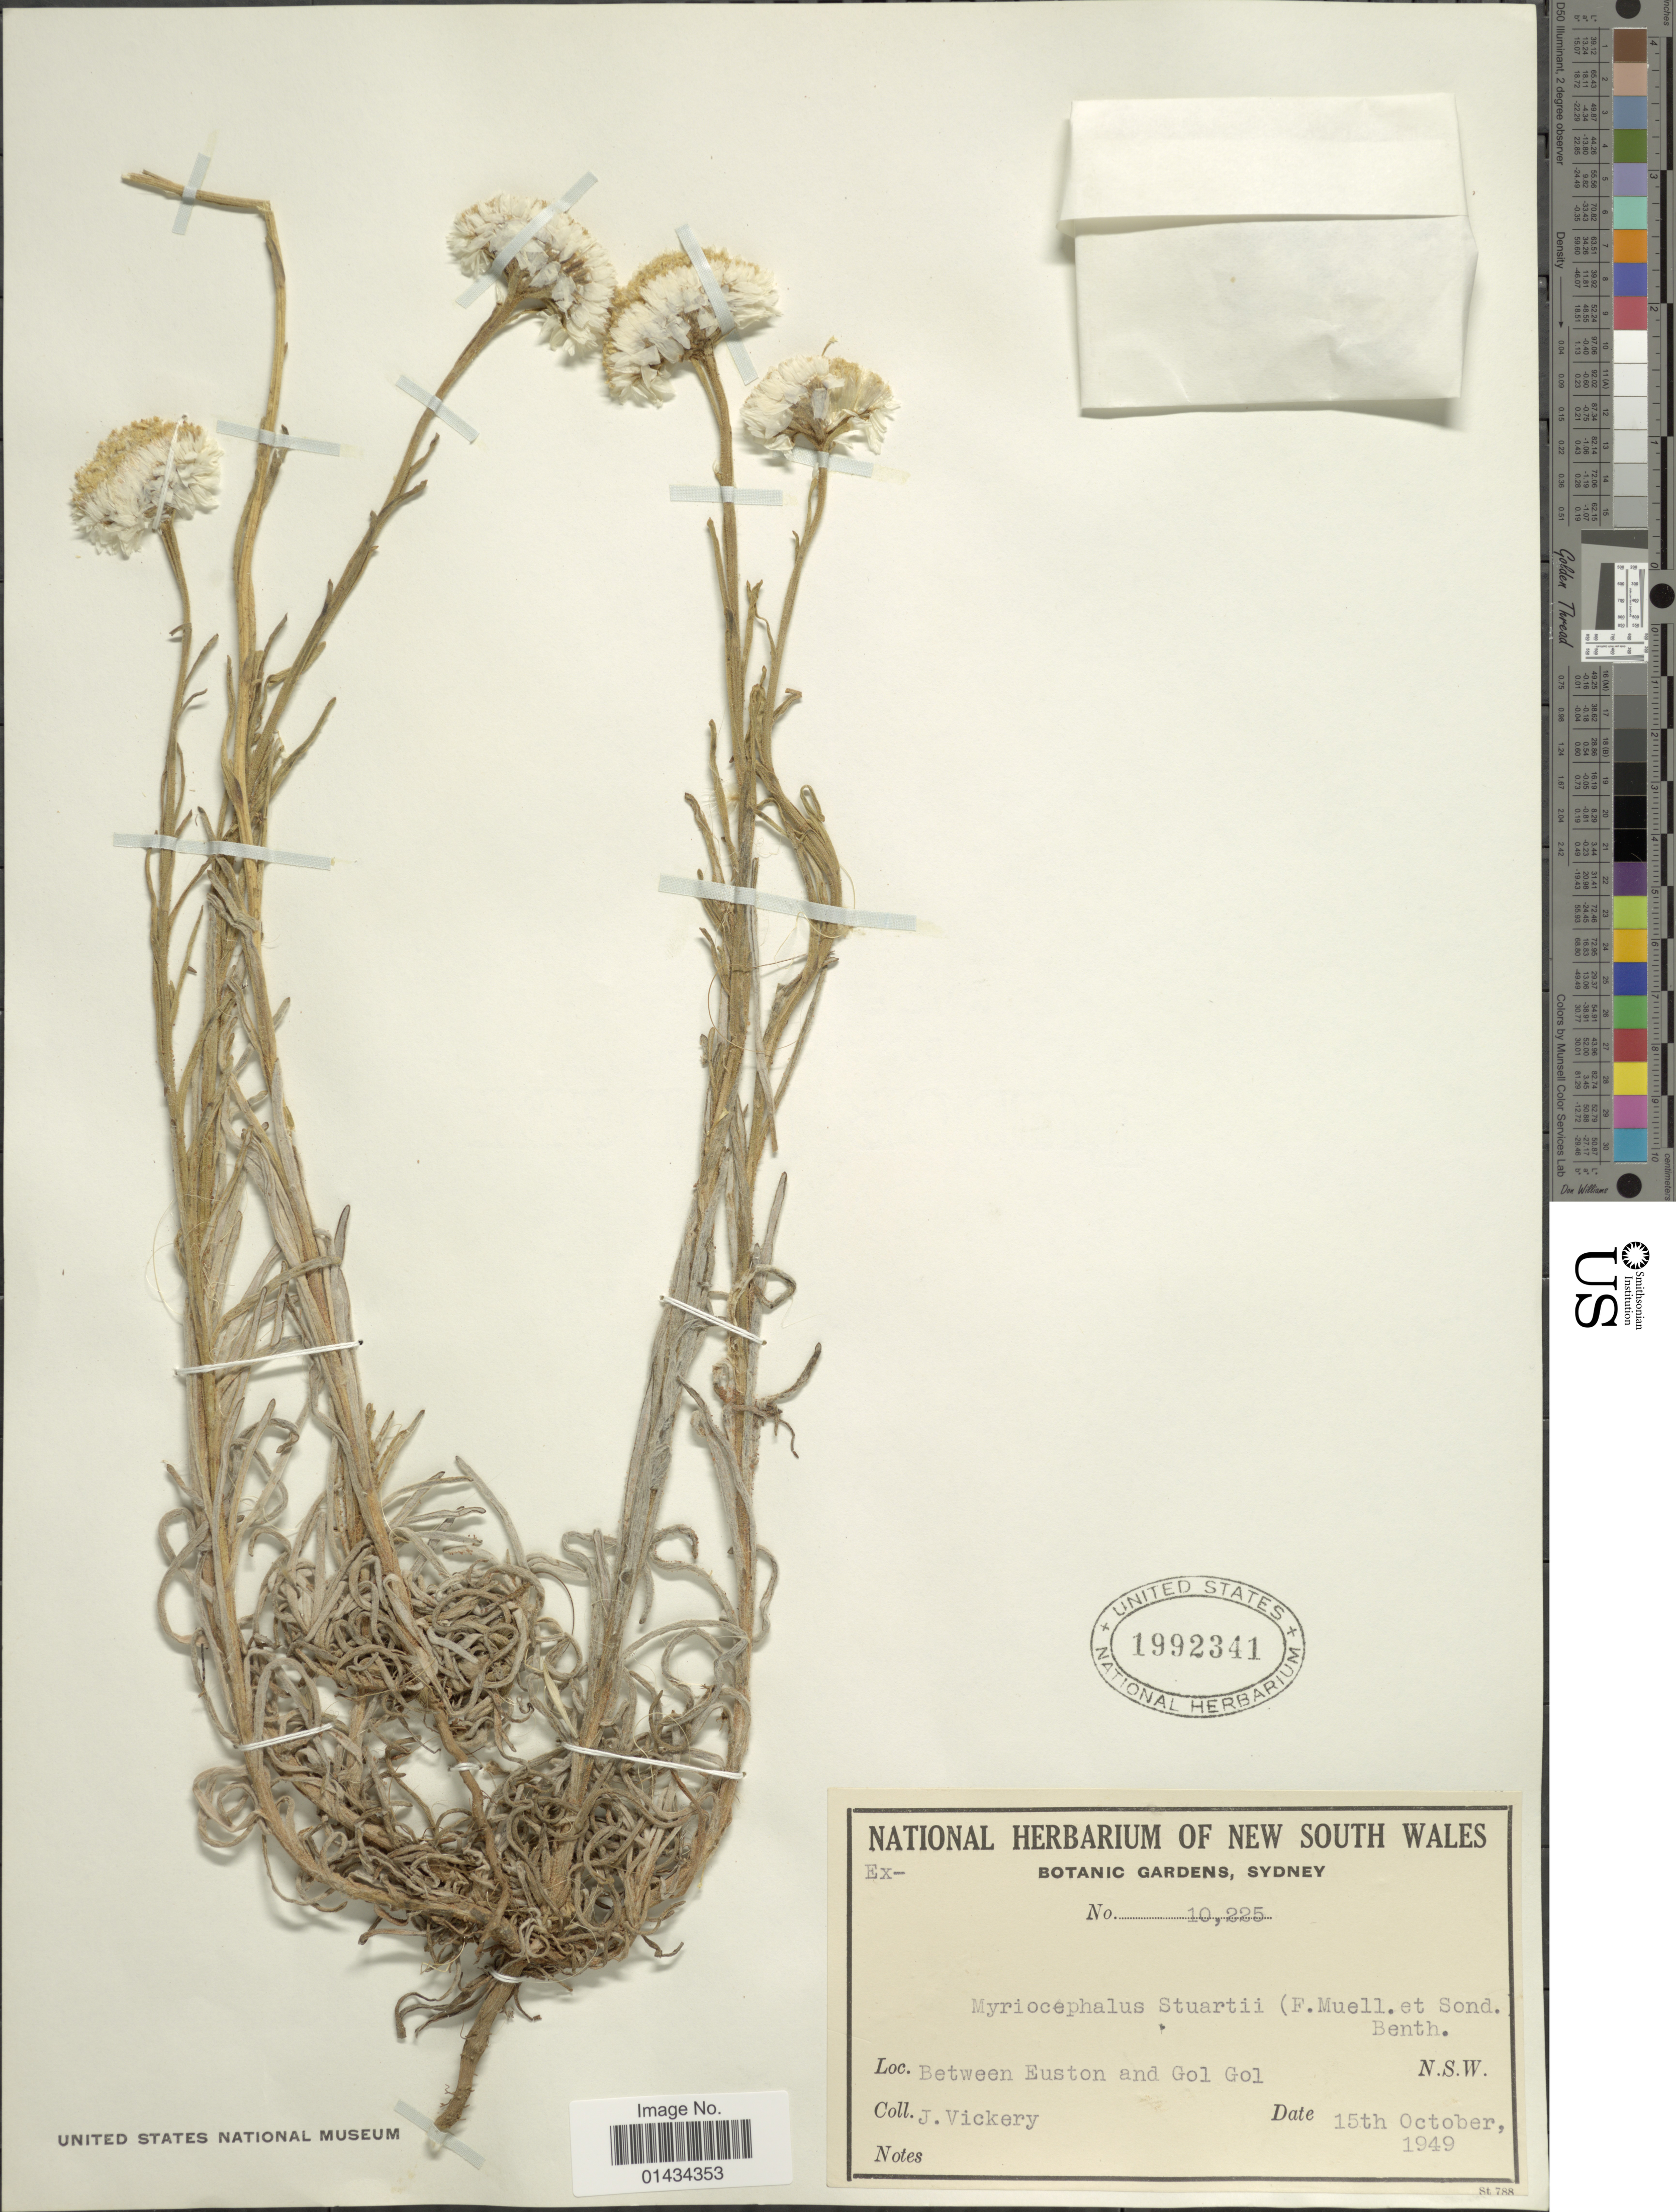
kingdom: Plantae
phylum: Tracheophyta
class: Magnoliopsida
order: Asterales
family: Asteraceae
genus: Myriocephalus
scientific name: Myriocephalus stuartii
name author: Benth.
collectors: J. Vickery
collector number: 10225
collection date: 1949-10-15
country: Australia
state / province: New South Wales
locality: Between Euston and Gol Gol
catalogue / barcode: US 1992341